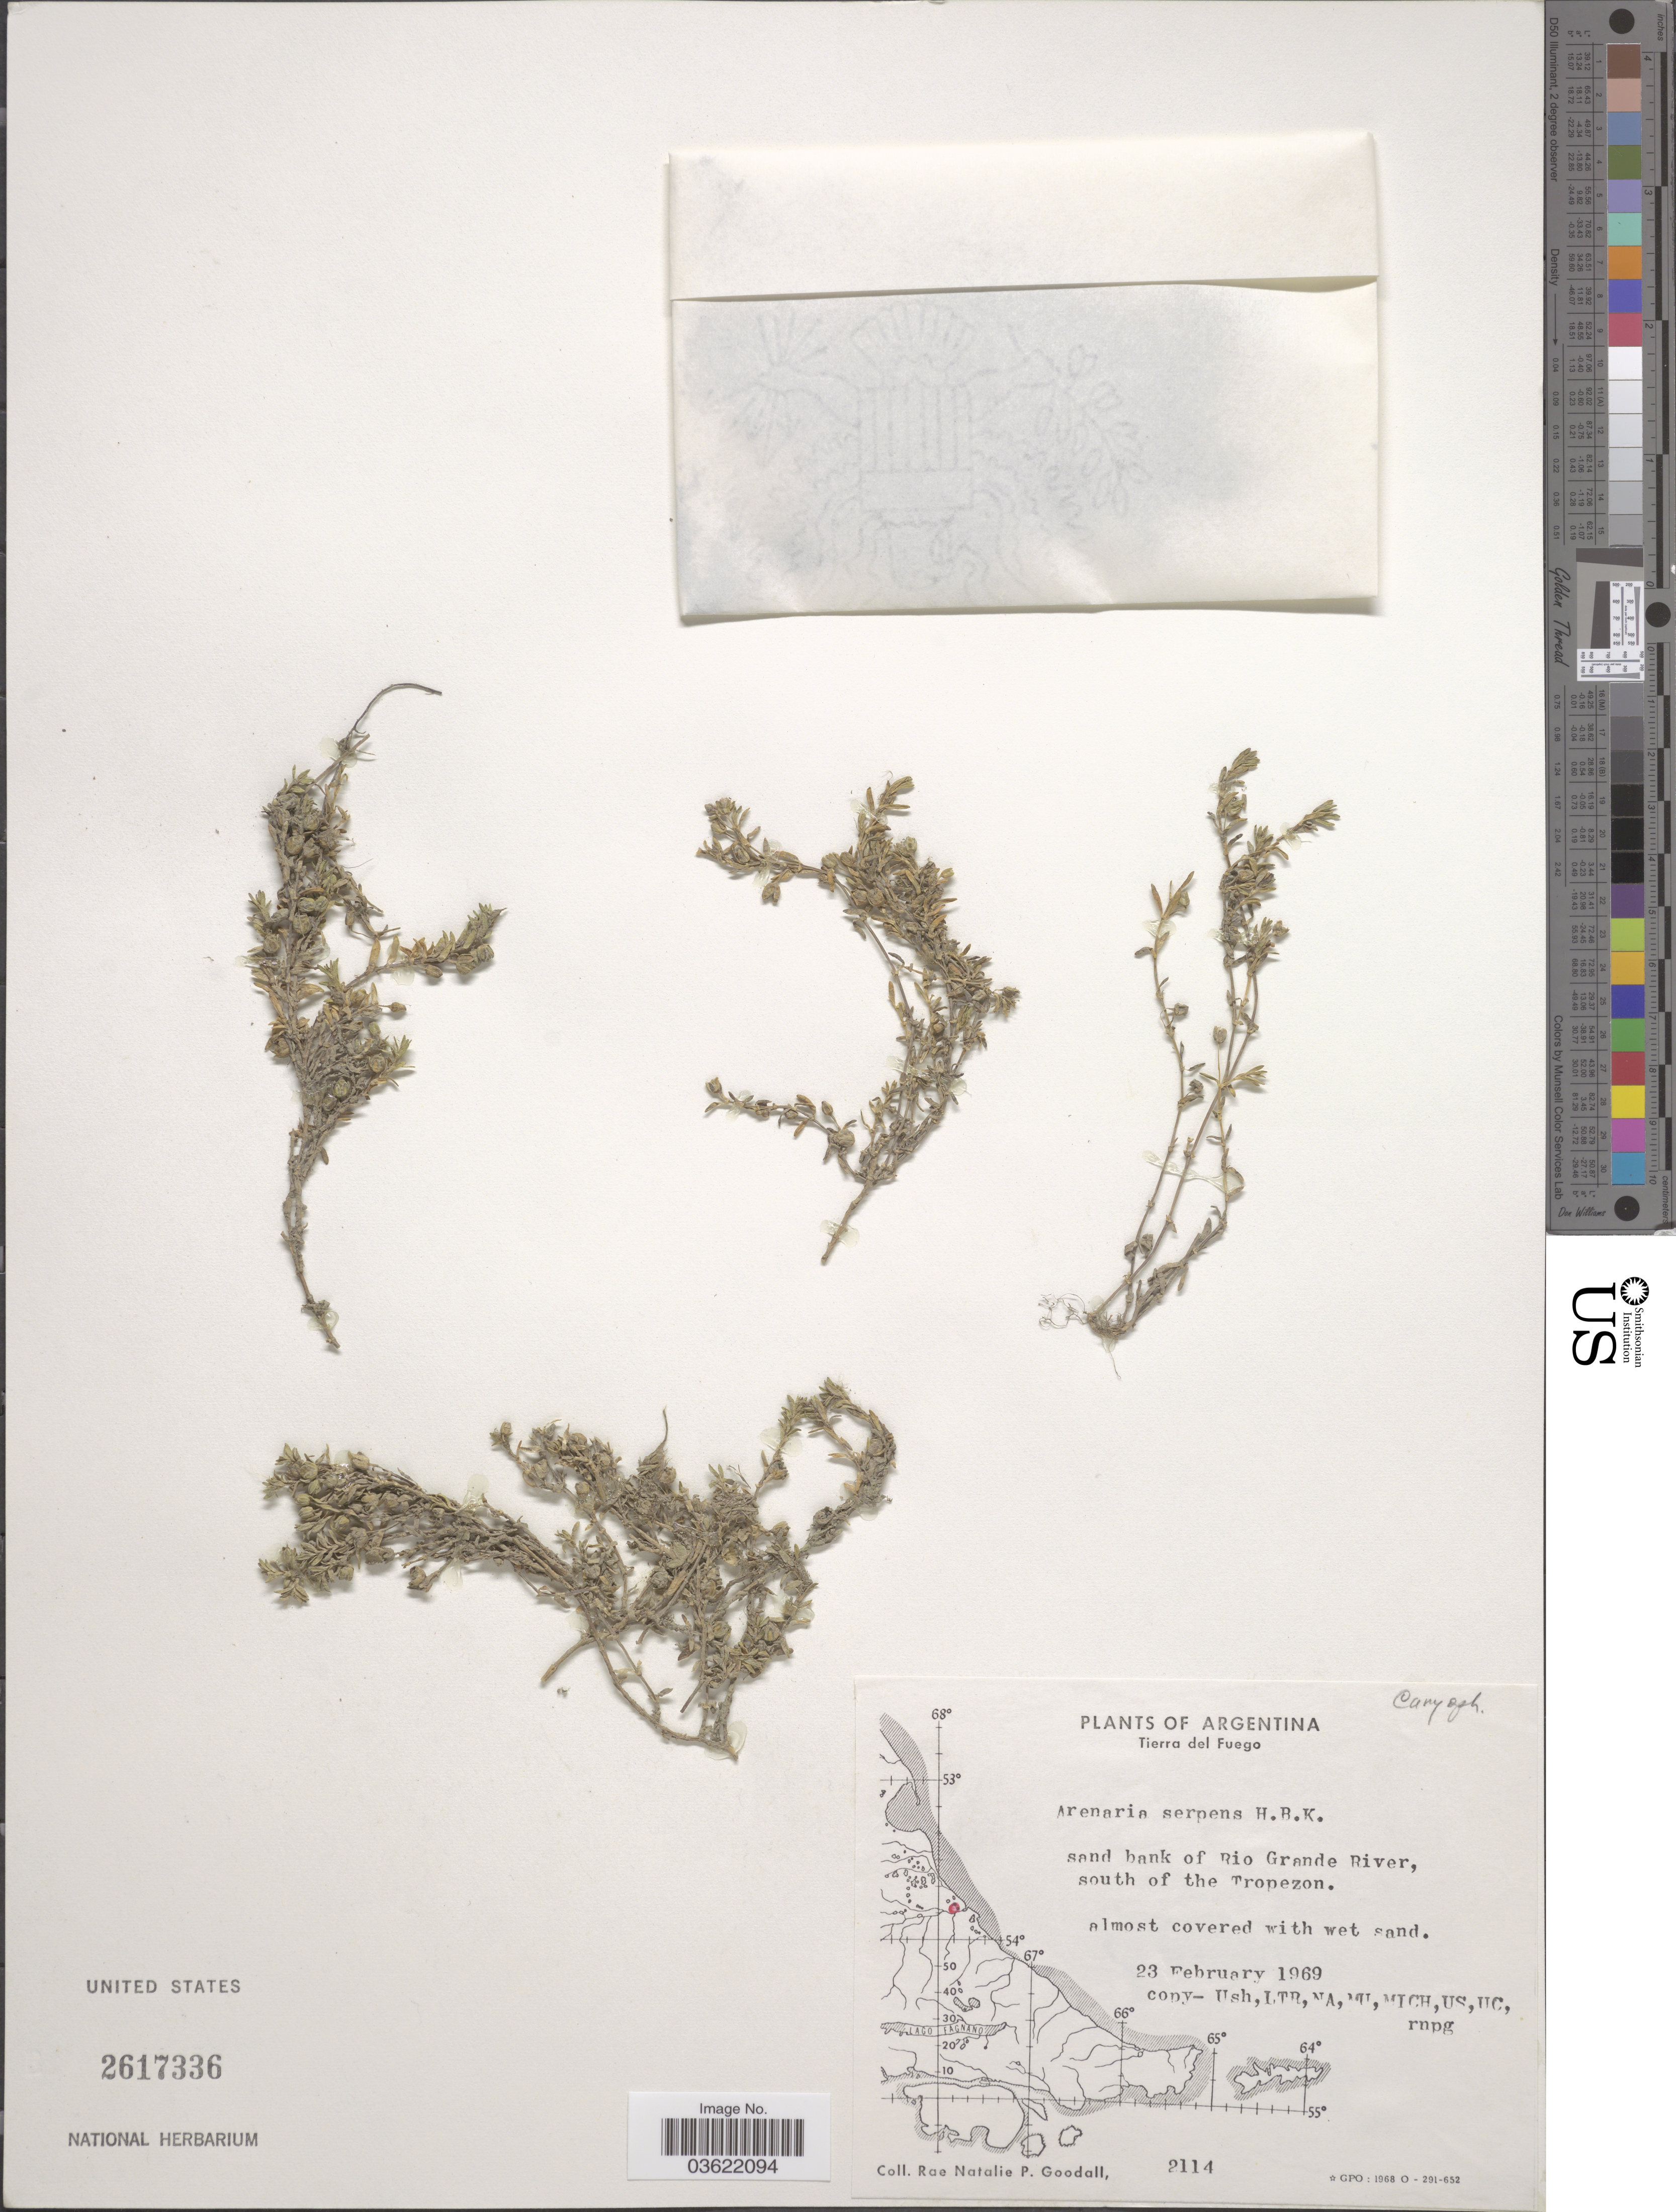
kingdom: Plantae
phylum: Tracheophyta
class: Magnoliopsida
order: Caryophyllales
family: Caryophyllaceae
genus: Arenaria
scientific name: Arenaria serpens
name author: Kunth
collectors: R. Goodall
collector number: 2114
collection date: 1969-02-23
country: Argentina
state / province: Tierra del Fuego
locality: Sand bank of Rio Grande River, south of the Tropezon.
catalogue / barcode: US 2617336